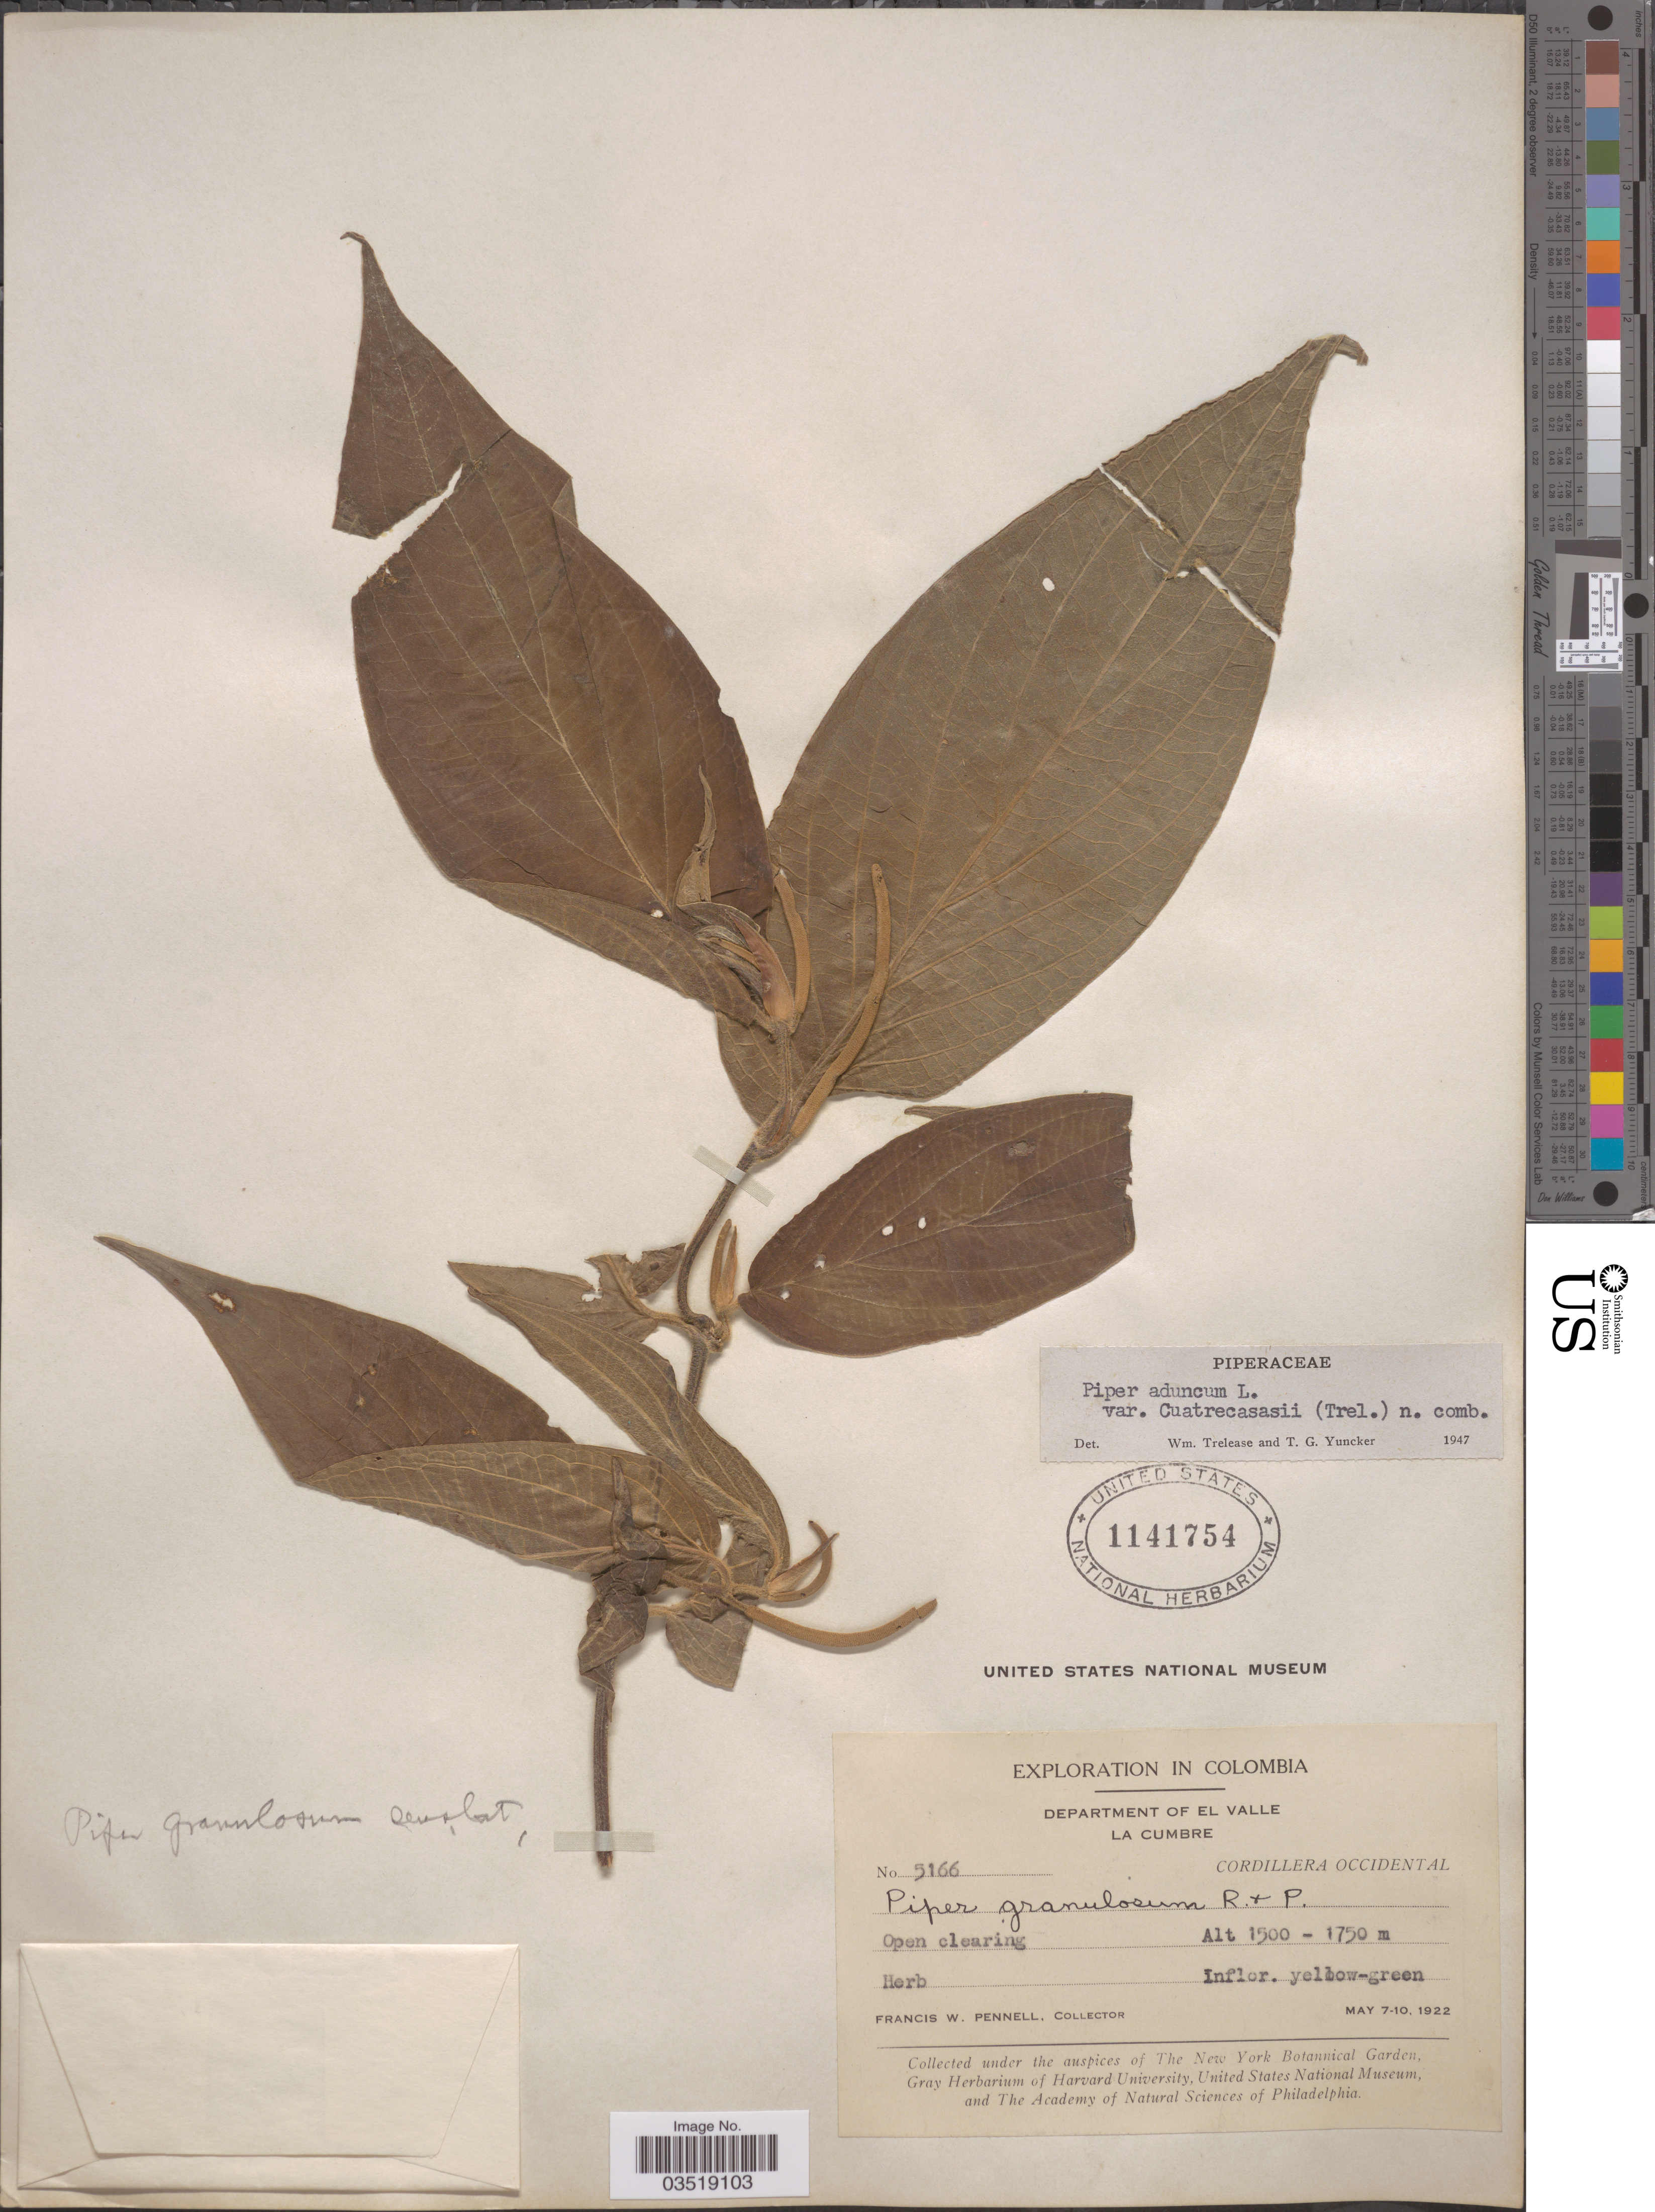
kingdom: Plantae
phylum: Tracheophyta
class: Magnoliopsida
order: Piperales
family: Piperaceae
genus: Piper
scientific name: Piper aduncum var. cordulatum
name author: L.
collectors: F. W. Pennell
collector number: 5166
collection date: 1922-05-07/1922-05-10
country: Colombia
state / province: Valle del Cauca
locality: Department of El Valle, La Cumbre, Cordillera Occidental.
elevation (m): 1500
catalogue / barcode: US 1141754